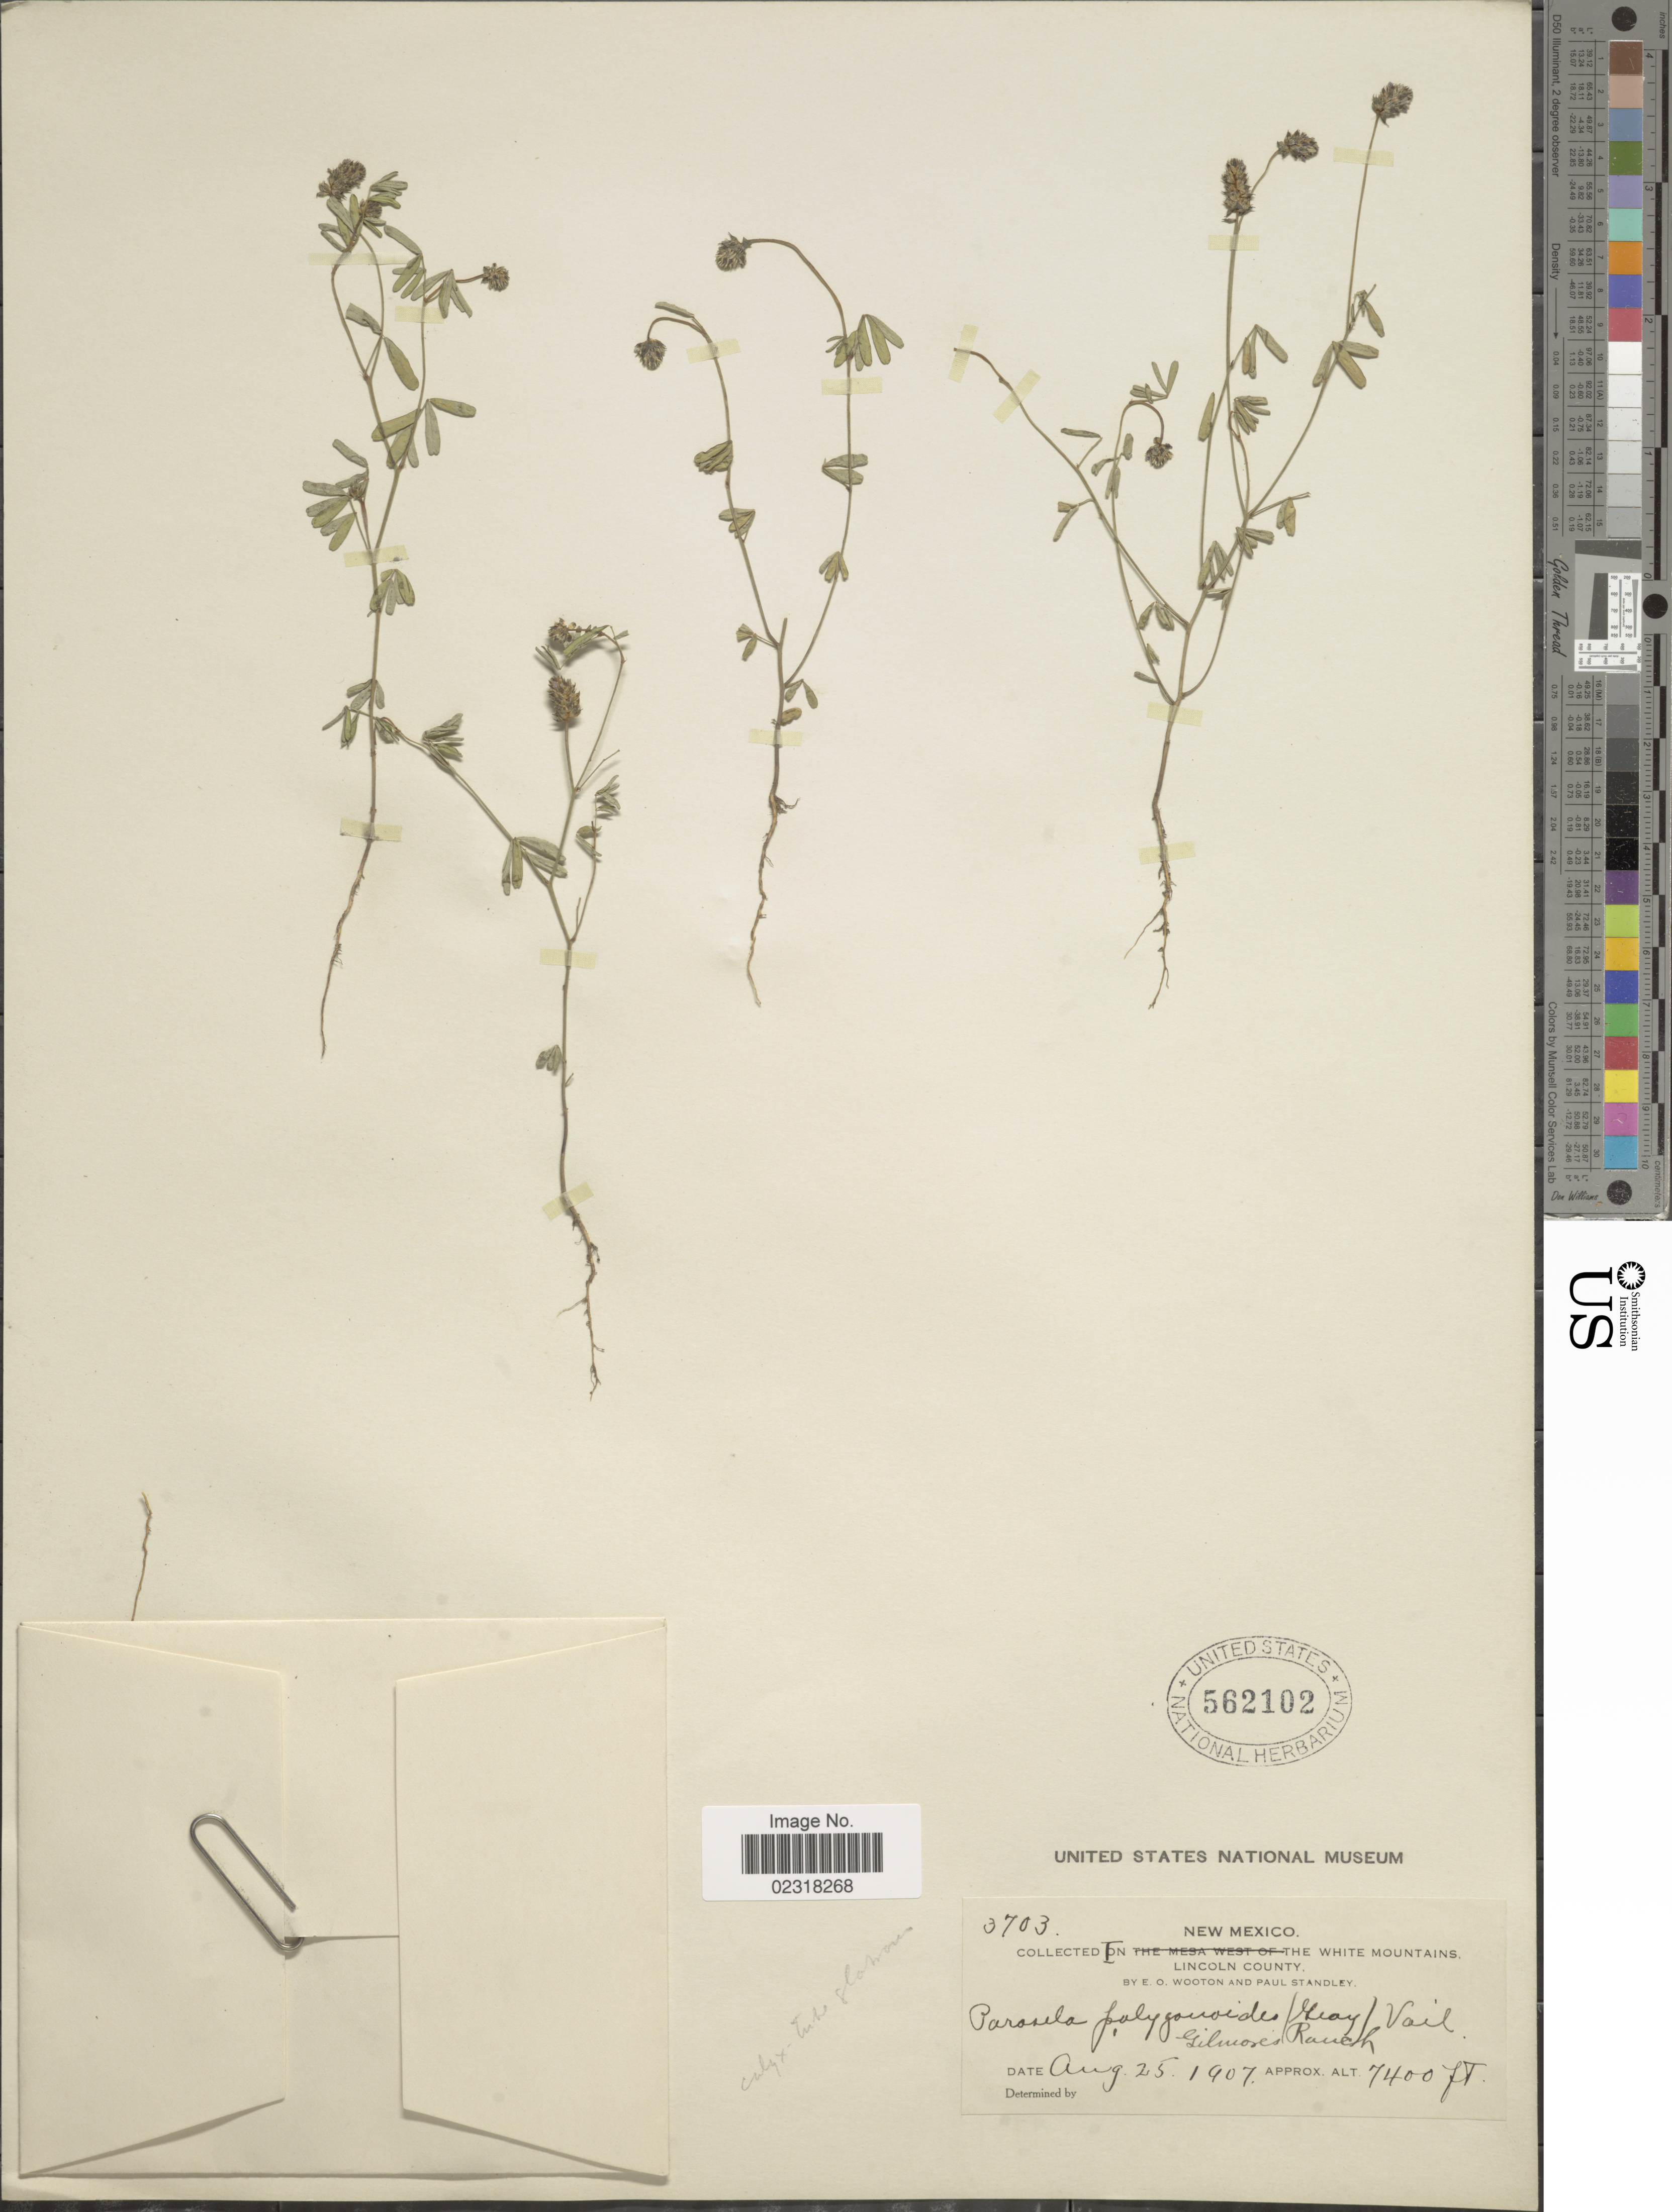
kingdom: Plantae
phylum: Tracheophyta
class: Magnoliopsida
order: Fabales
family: Fabaceae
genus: Dalea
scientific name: Dalea polygonoides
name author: A. Gray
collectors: E. O. Wooton & P. C. Standley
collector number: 3703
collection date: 1907-08-25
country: United States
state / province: New Mexico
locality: In the White Mountains, Lincoln County, Gilmore's Ranch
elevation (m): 2256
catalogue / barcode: US 562102